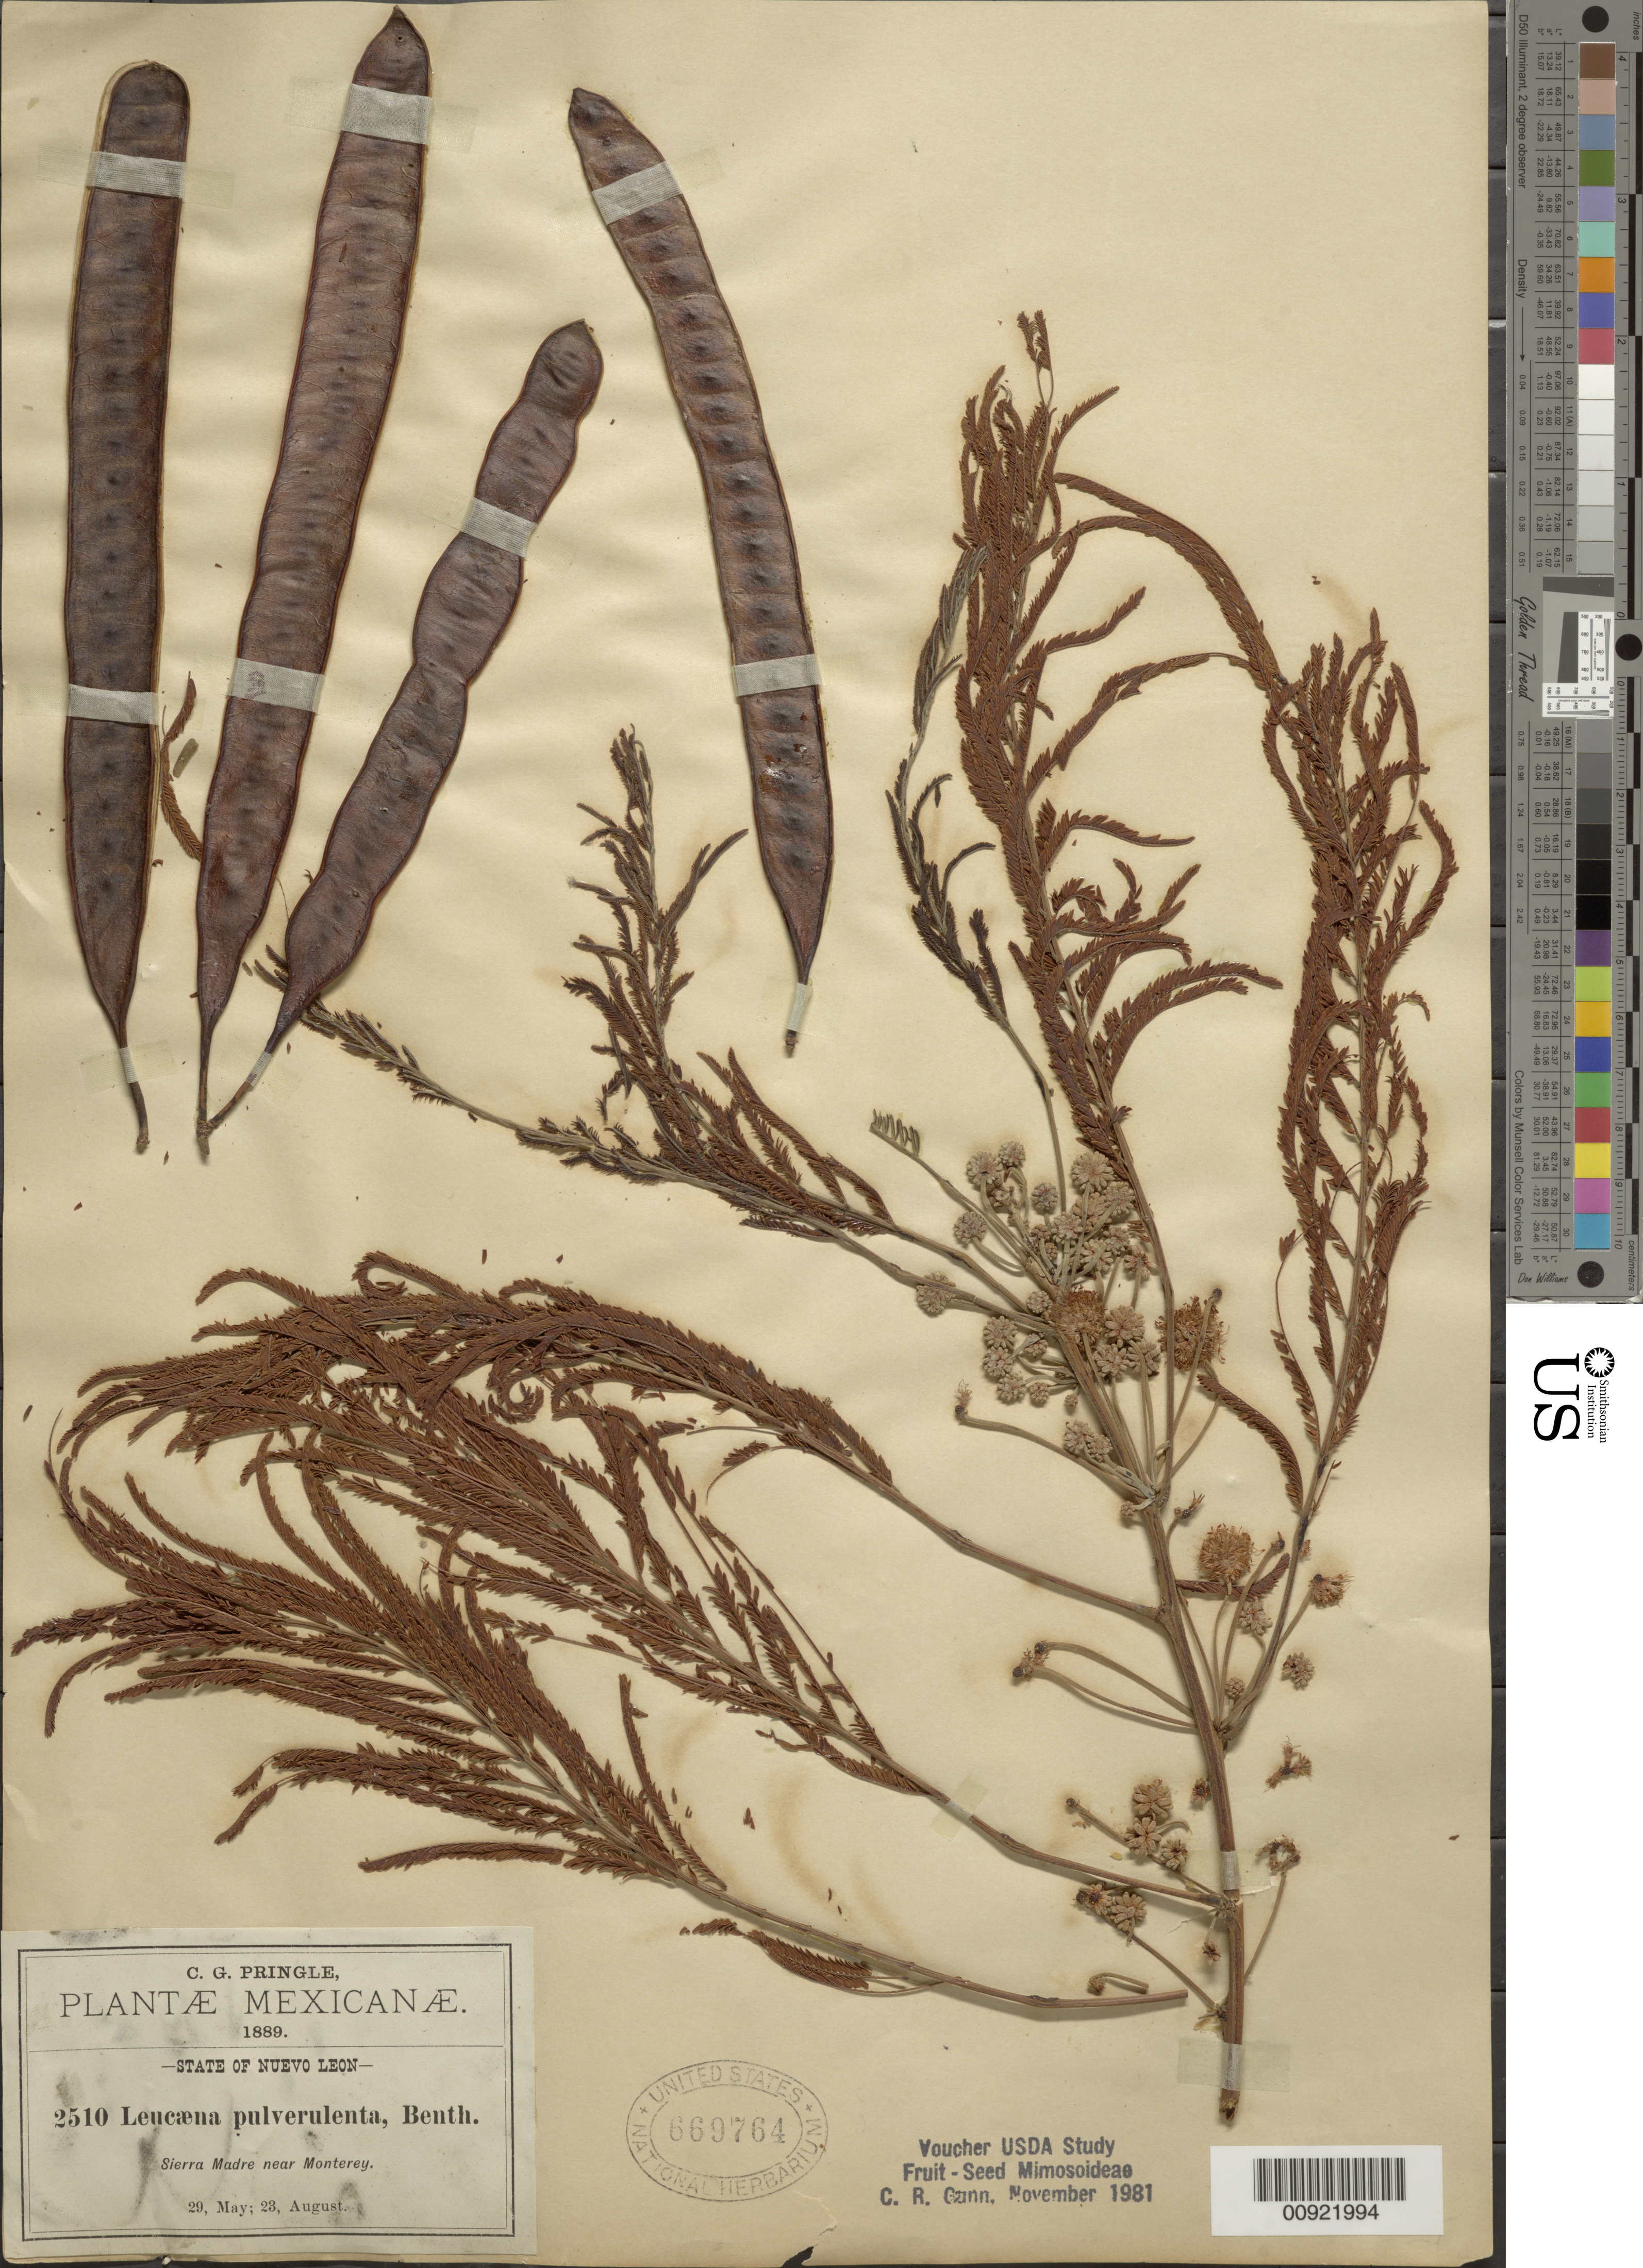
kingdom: Plantae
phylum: Tracheophyta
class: Magnoliopsida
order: Fabales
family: Fabaceae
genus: Leucaena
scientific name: Leucaena pulverulenta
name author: (Schltdl.) Benth.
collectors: C. G. Pringle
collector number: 2510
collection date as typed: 29 May 1889 and 23 Aug 1889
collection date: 1889-05-29,1889-08-23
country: Mexico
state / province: Nuevo León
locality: Sierra Madre near Monterrey, State of Nuevo León.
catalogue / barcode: US 669764